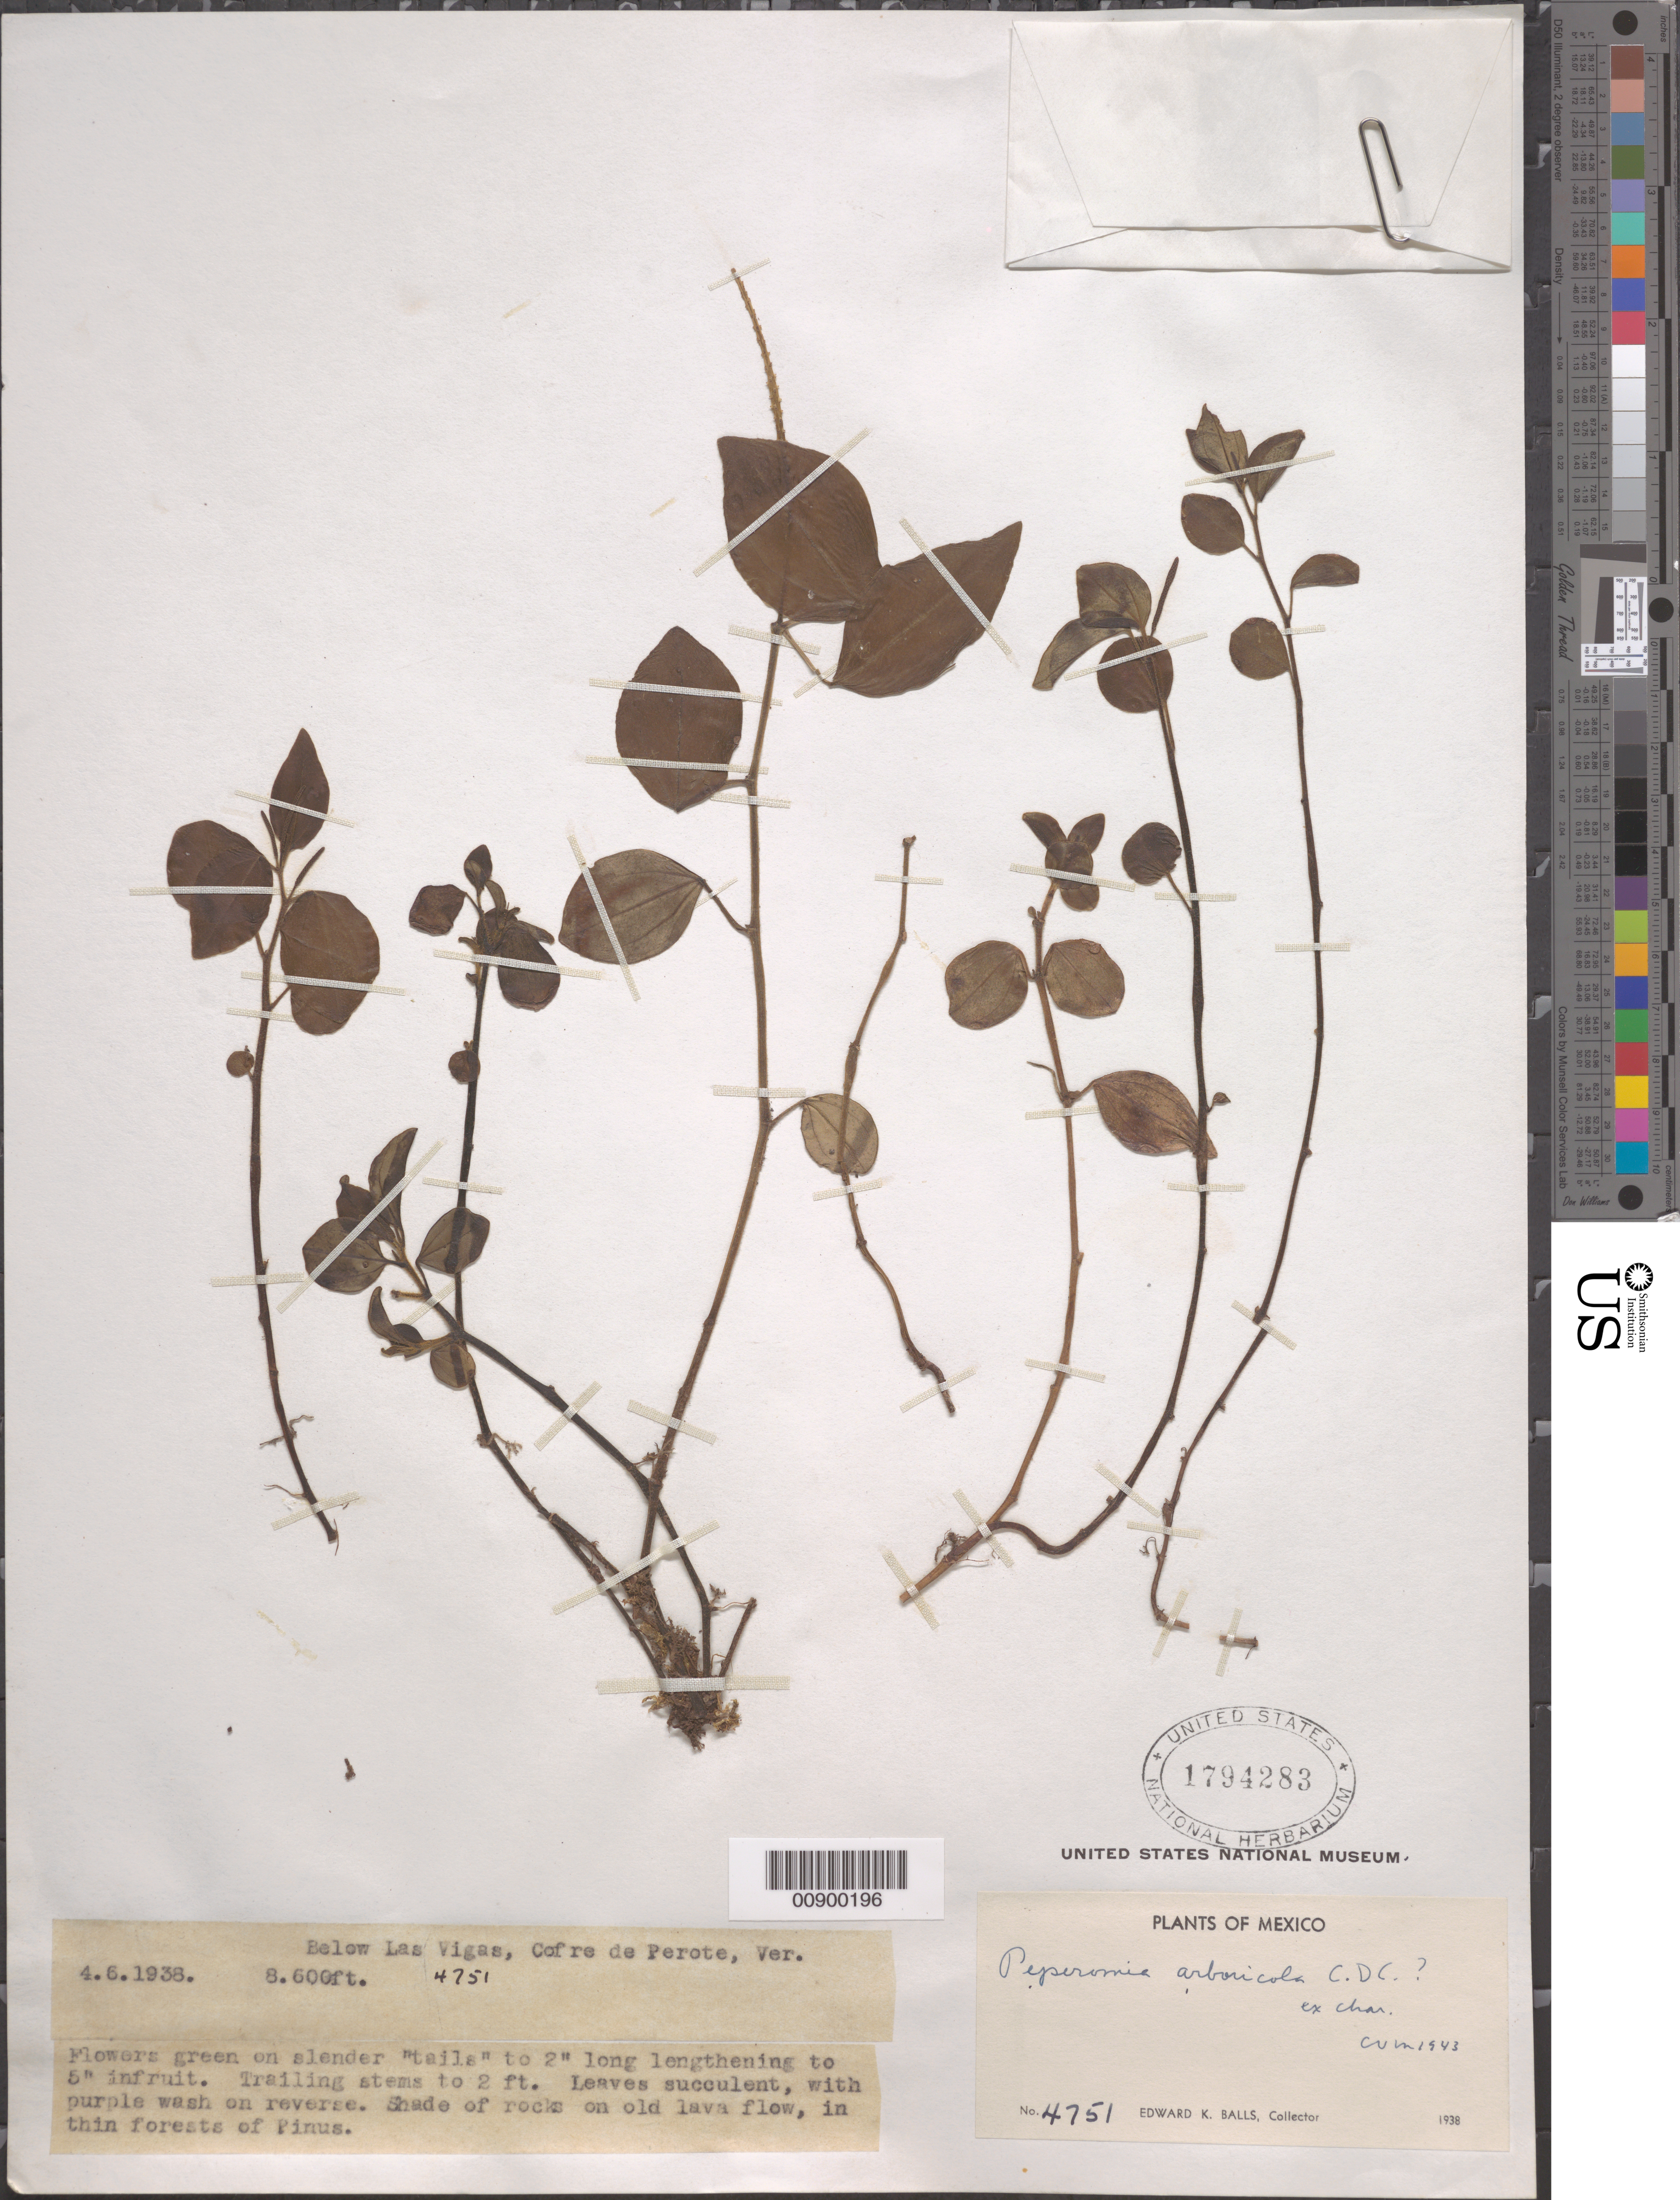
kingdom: Plantae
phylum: Tracheophyta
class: Magnoliopsida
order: Piperales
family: Piperaceae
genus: Peperomia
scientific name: Peperomia arboricola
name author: C. DC.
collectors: E. K. Balls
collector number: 4751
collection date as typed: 04 Jun 1938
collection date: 1938-06-04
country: Mexico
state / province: Veracruz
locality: Below Las Vigas, Cofre de Perote, Veracruz.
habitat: Shade or rocks on old lava flow, in thin forests of Pinus.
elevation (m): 2621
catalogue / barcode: US 1794283